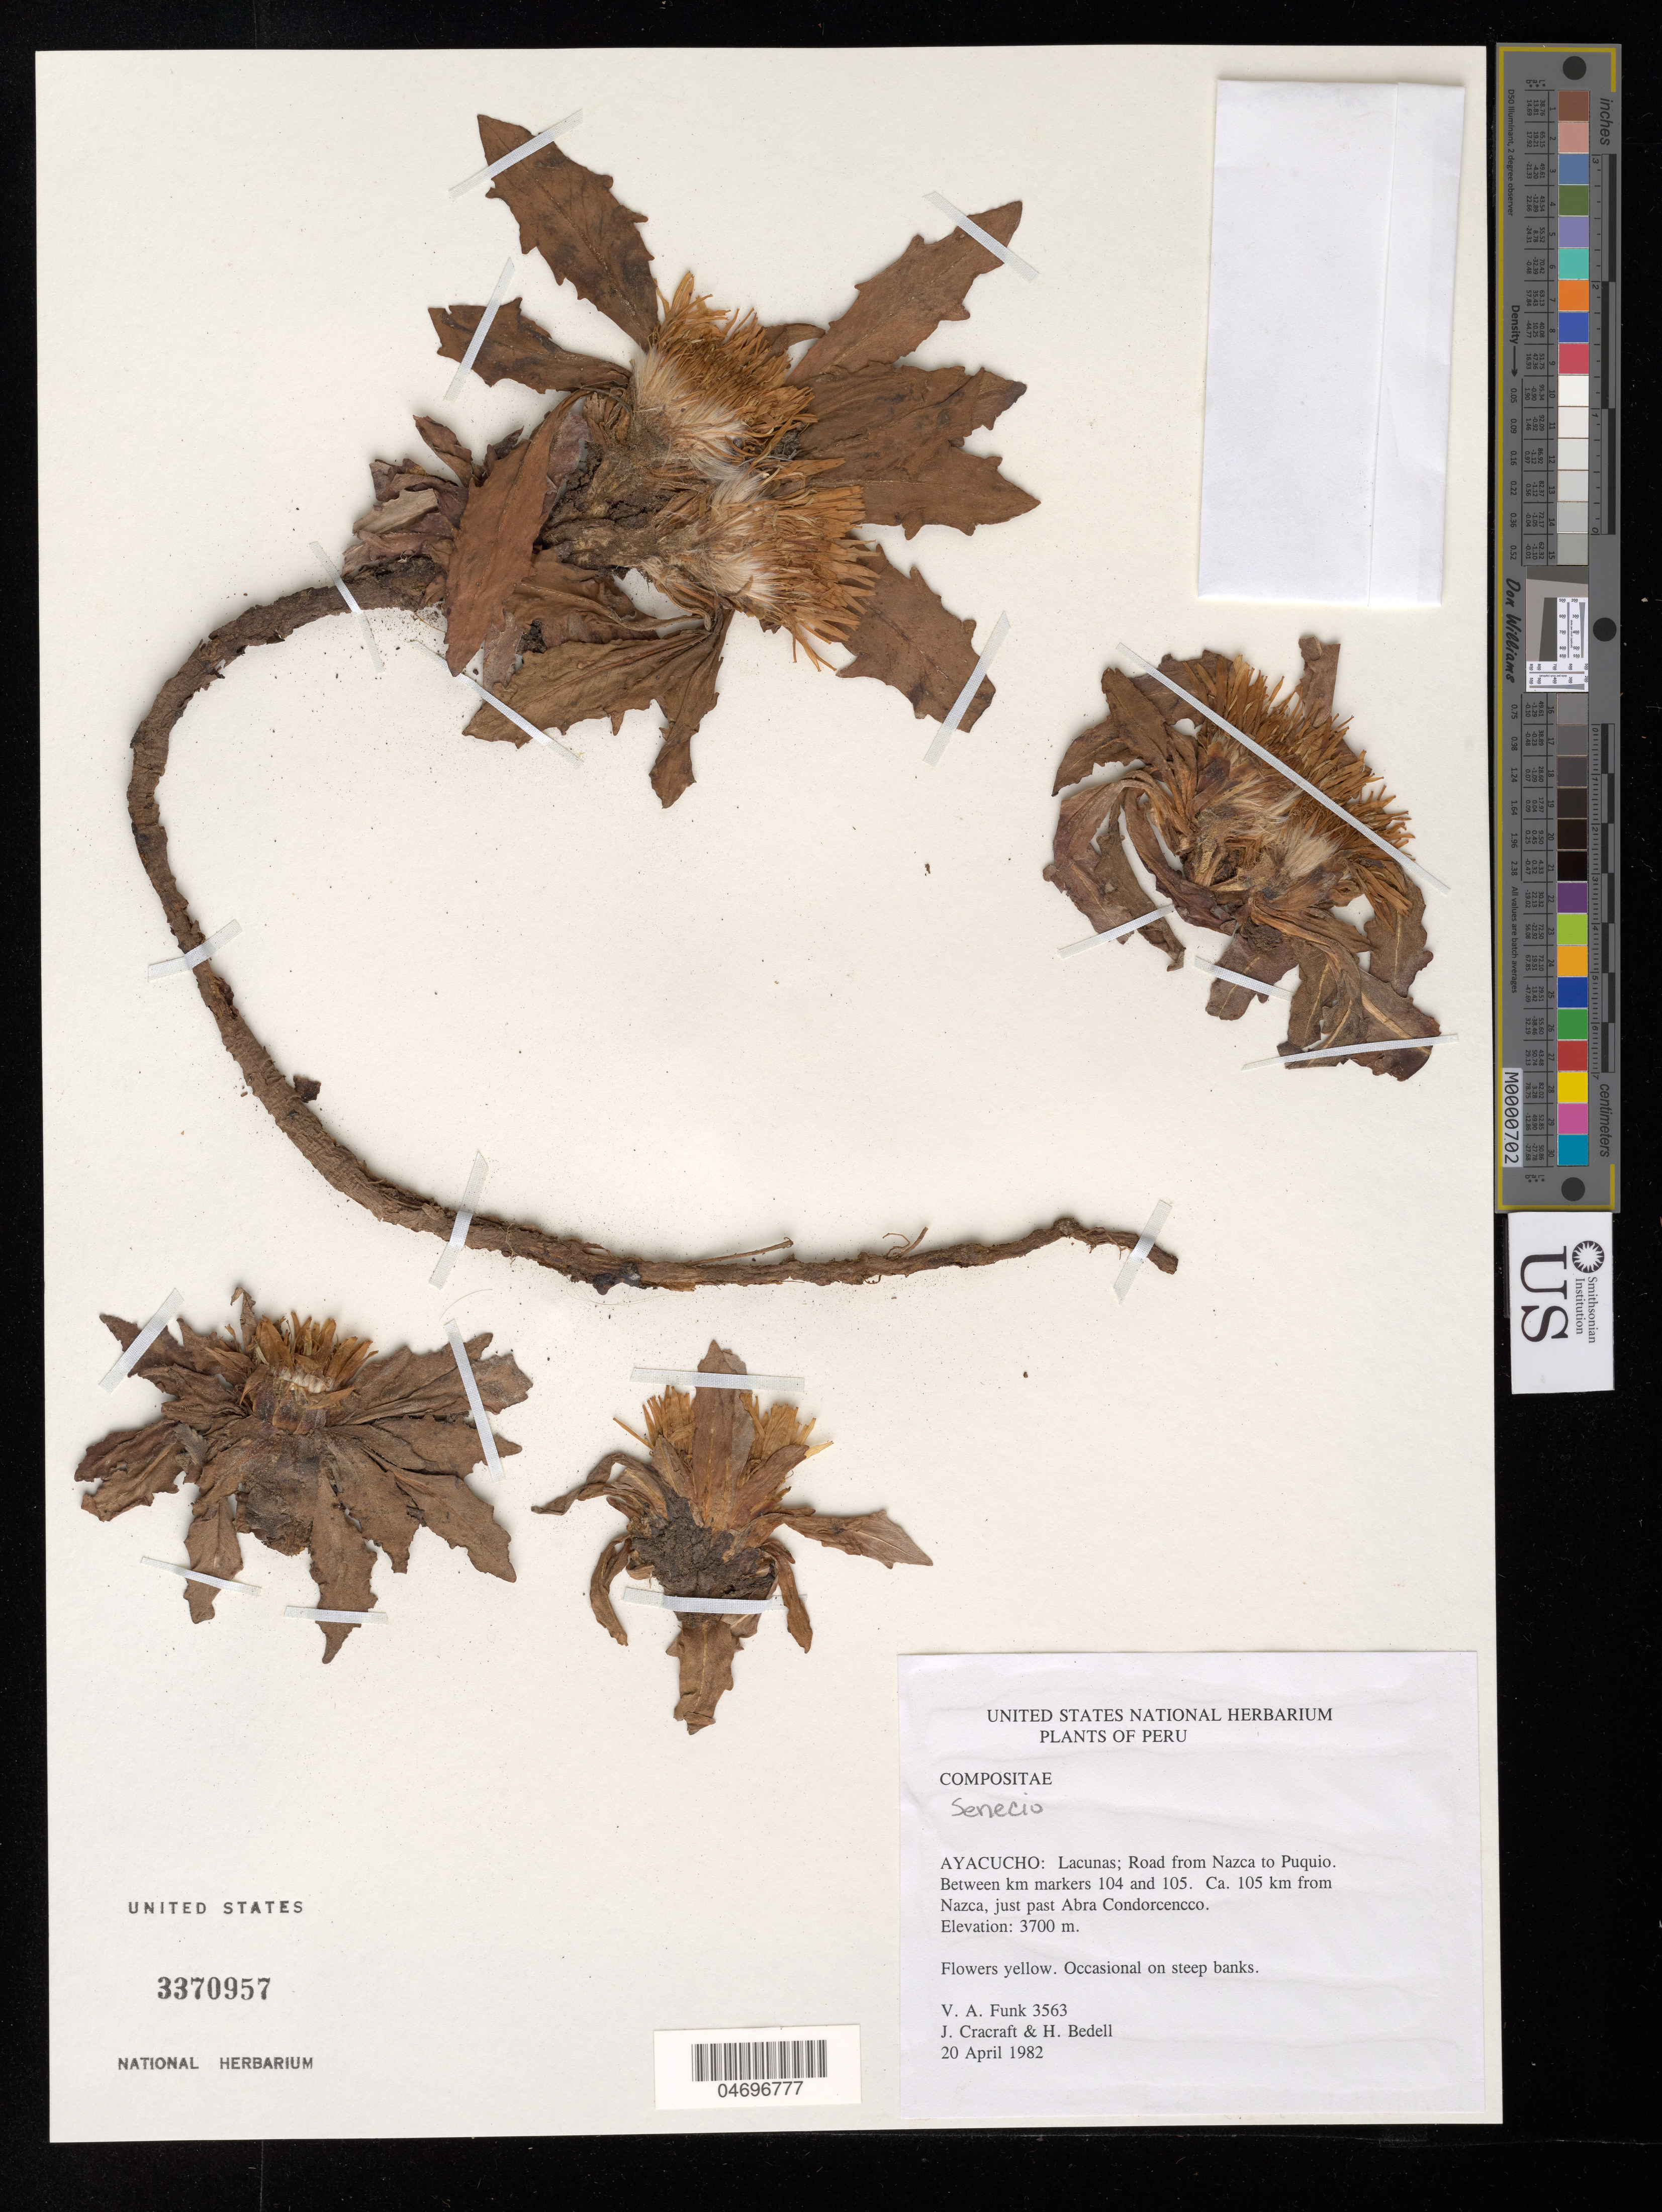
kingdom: Plantae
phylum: Tracheophyta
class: Magnoliopsida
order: Asterales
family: Asteraceae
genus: Senecio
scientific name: Senecio sp.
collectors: J. L. Cracraft & H. Bedell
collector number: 3563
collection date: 1982-04-20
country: Peru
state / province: Ayacucho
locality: Lacunas; road from Nazca to Puquio. Between km markers 104 and 105. Ca. 105 km from Nazca, just past Abra Condorcencco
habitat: Occasional on steep banks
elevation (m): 3700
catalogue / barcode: US 3370957